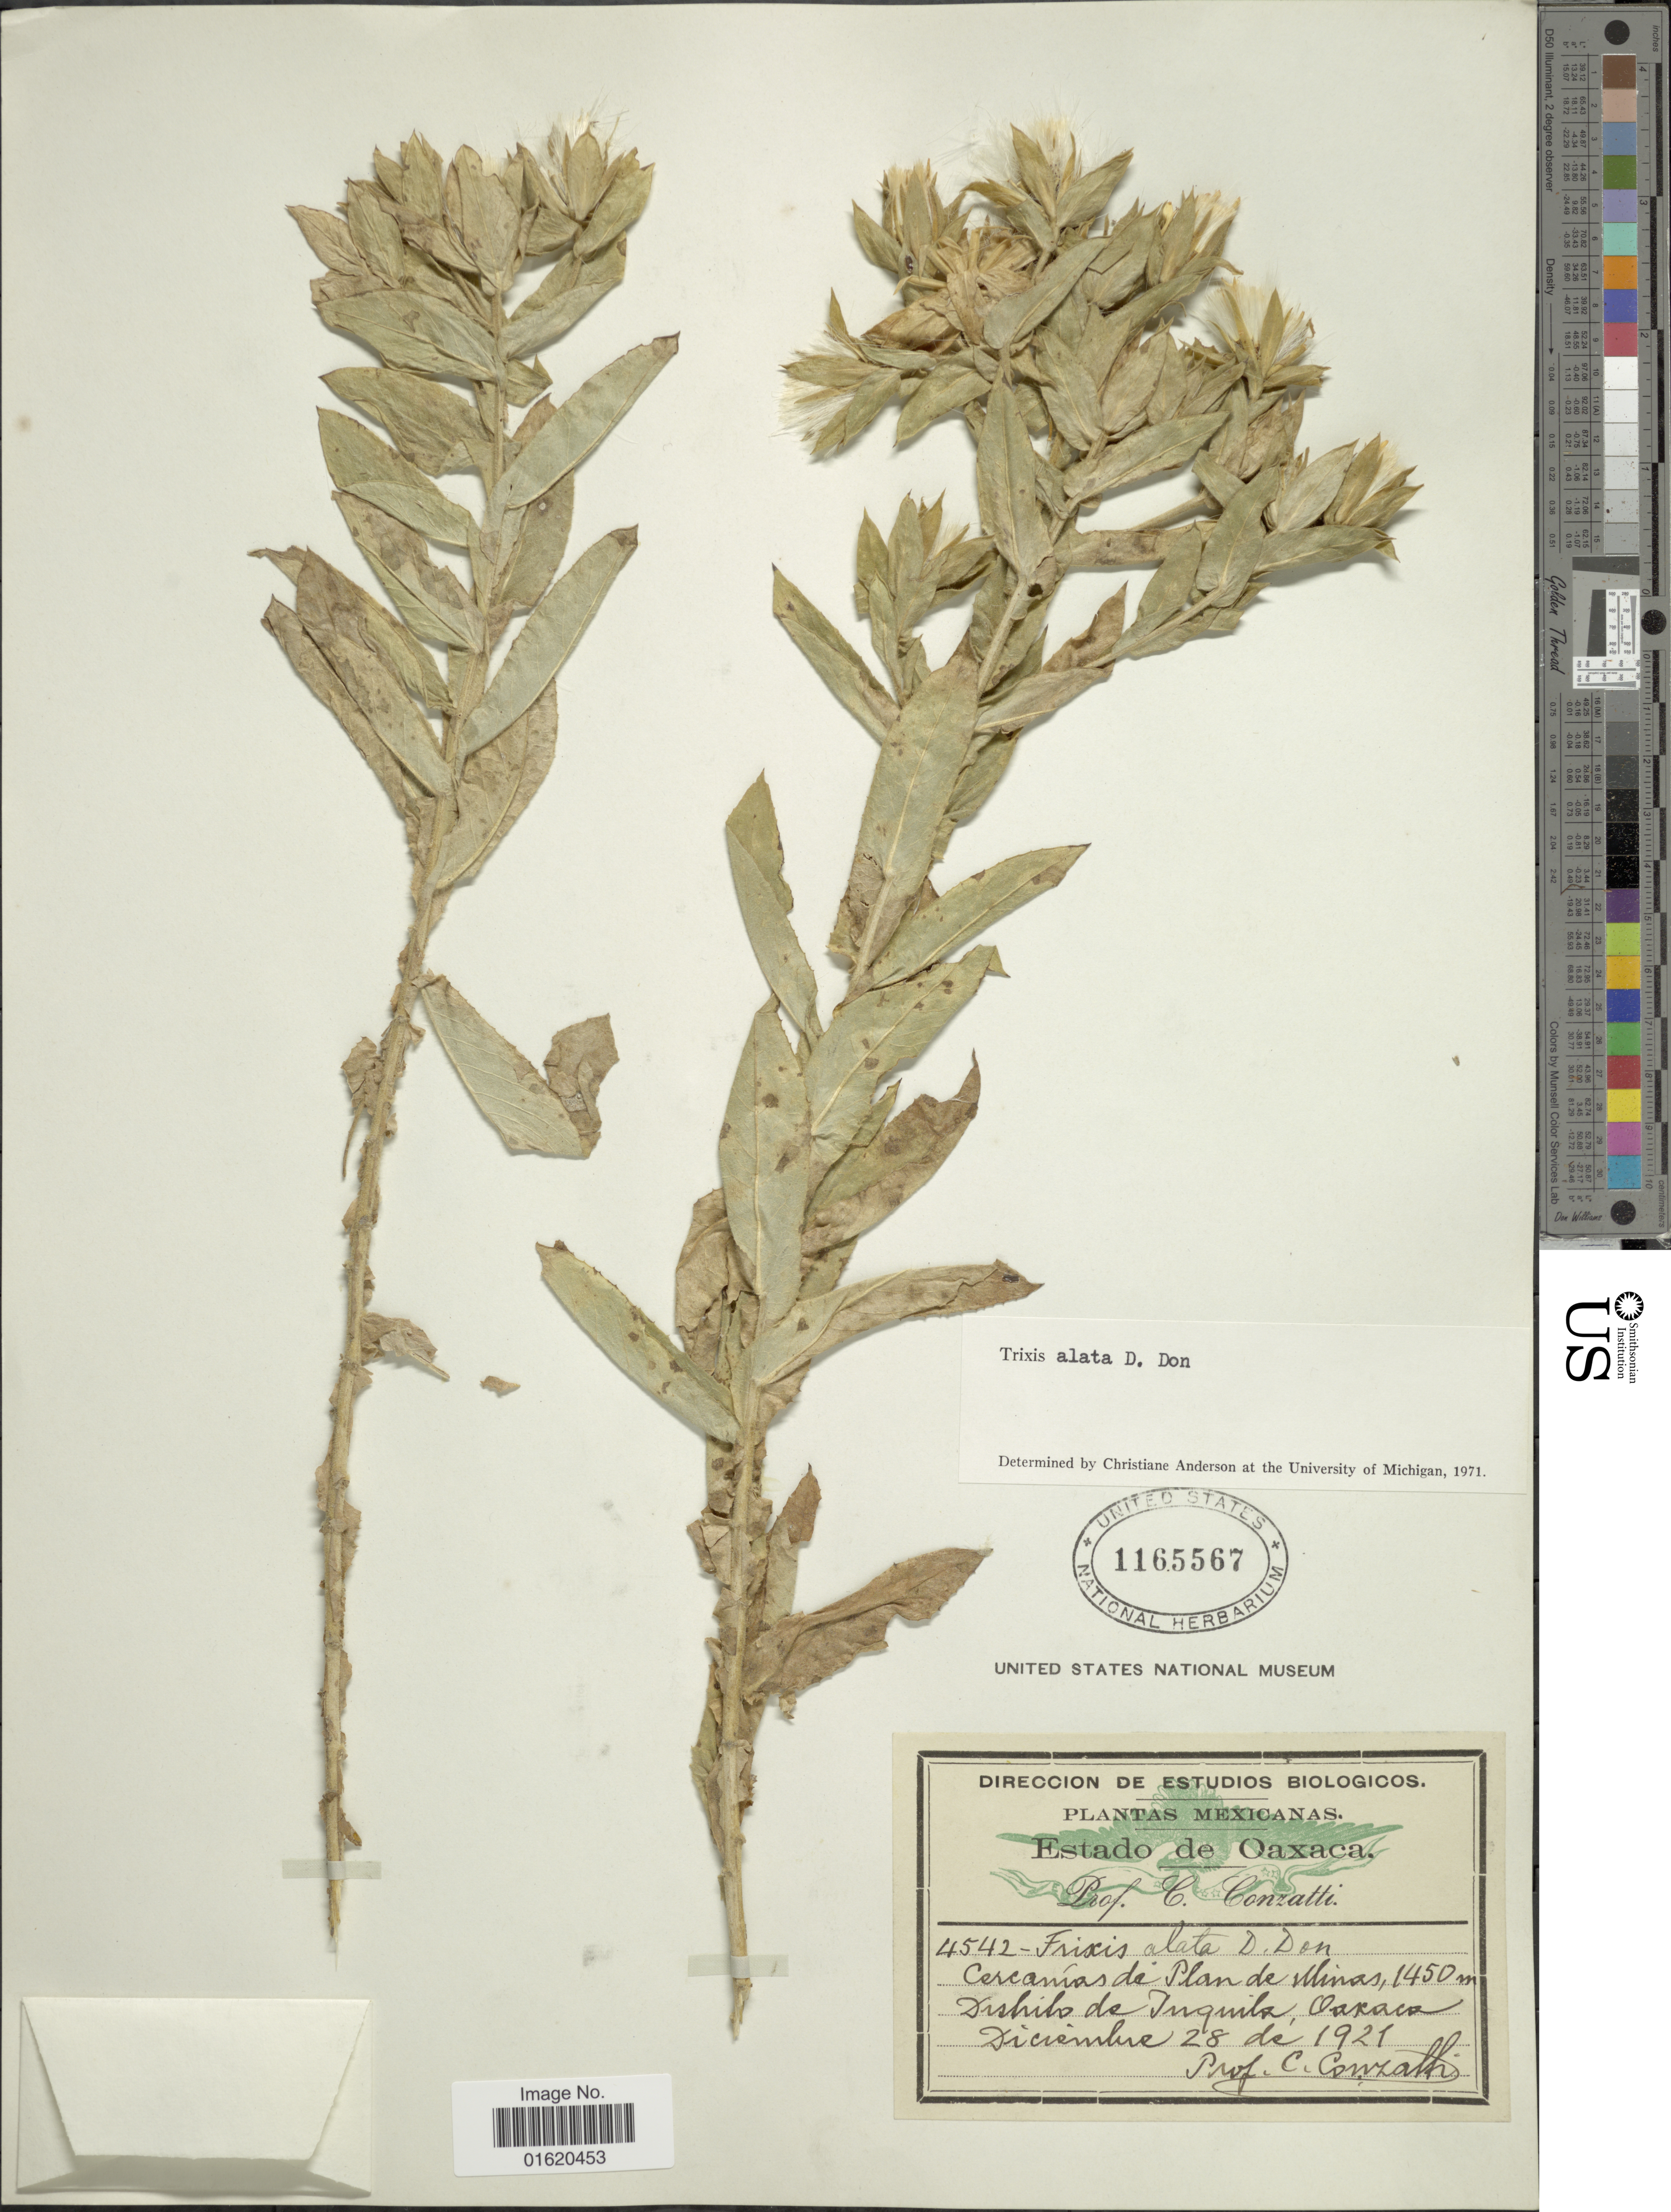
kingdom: Plantae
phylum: Tracheophyta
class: Magnoliopsida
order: Asterales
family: Asteraceae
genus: Trixis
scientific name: Trixis alata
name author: D. Don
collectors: C. Conzatti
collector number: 4542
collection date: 1921-12-28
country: Mexico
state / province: Oaxaca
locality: Cercamías de Plan de Minas, Distrito de Inquita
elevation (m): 1450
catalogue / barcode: US 1165567